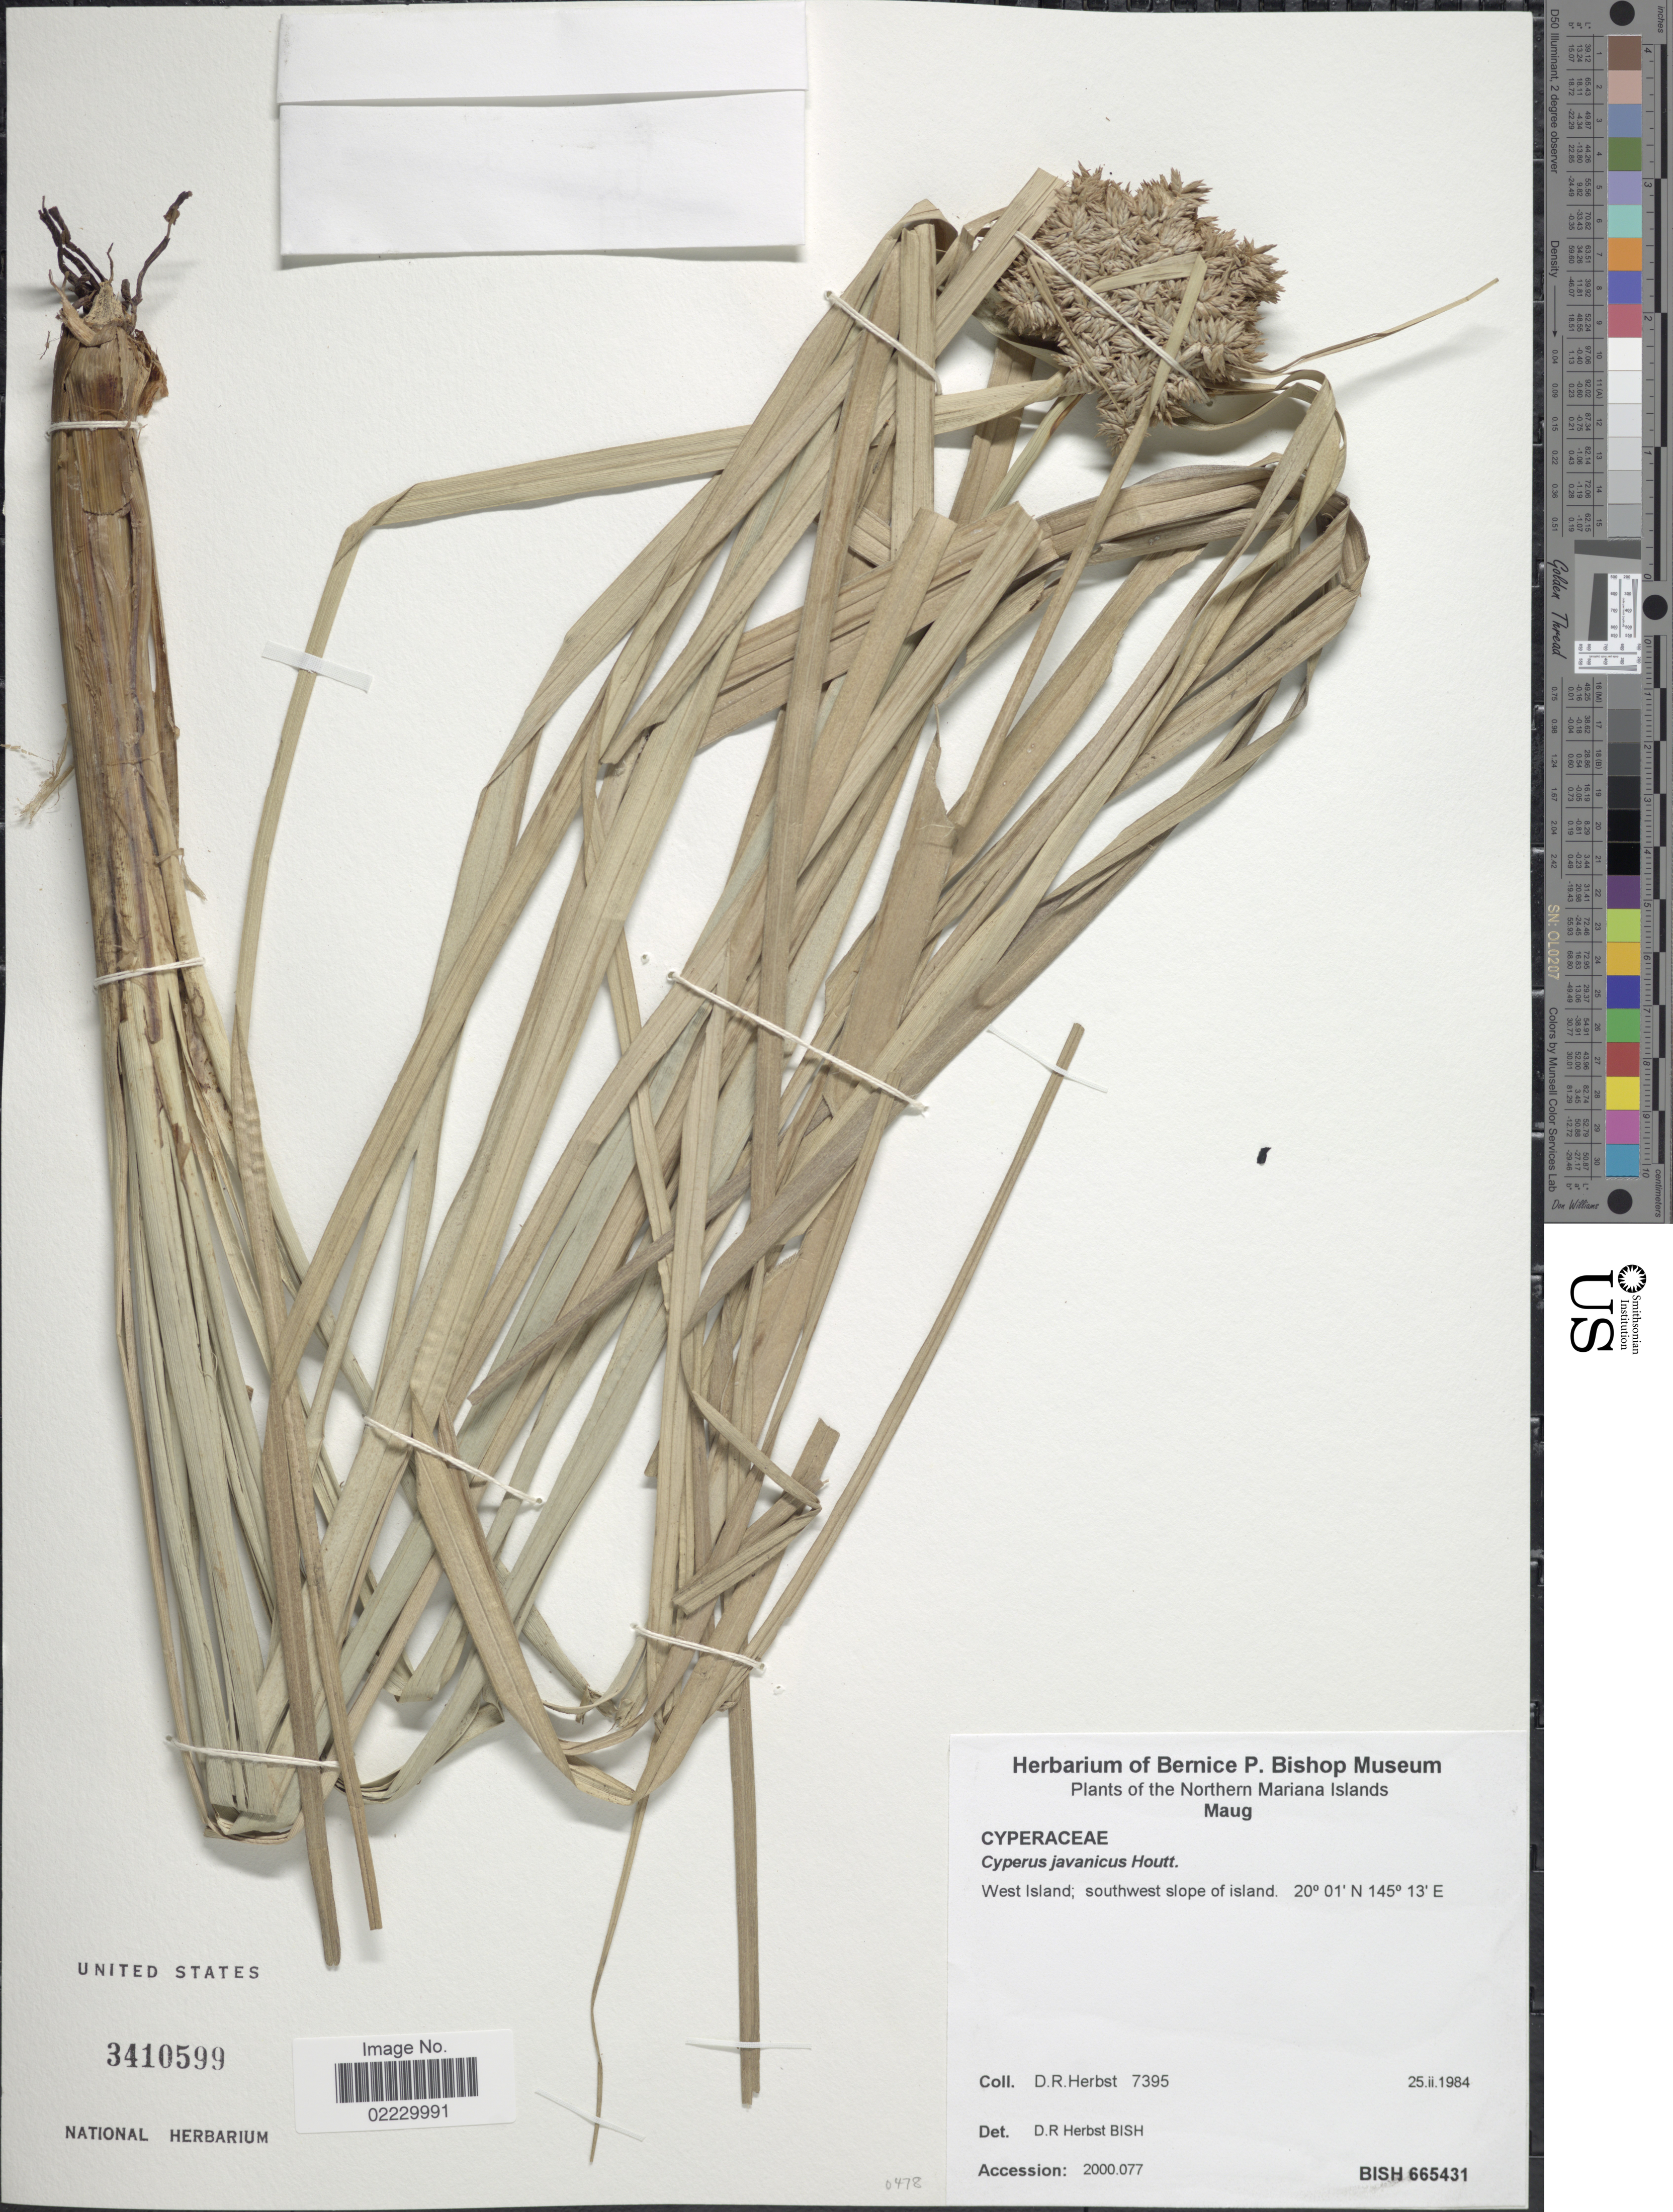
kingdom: Plantae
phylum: Tracheophyta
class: Liliopsida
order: Poales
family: Cyperaceae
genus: Cyperus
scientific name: Cyperus javanicus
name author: Houtt.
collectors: D. R. Herbst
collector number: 7395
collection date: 1984-02-25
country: Northern Mariana Islands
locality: Maug. West Island; southwest slope of island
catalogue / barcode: US 3410599